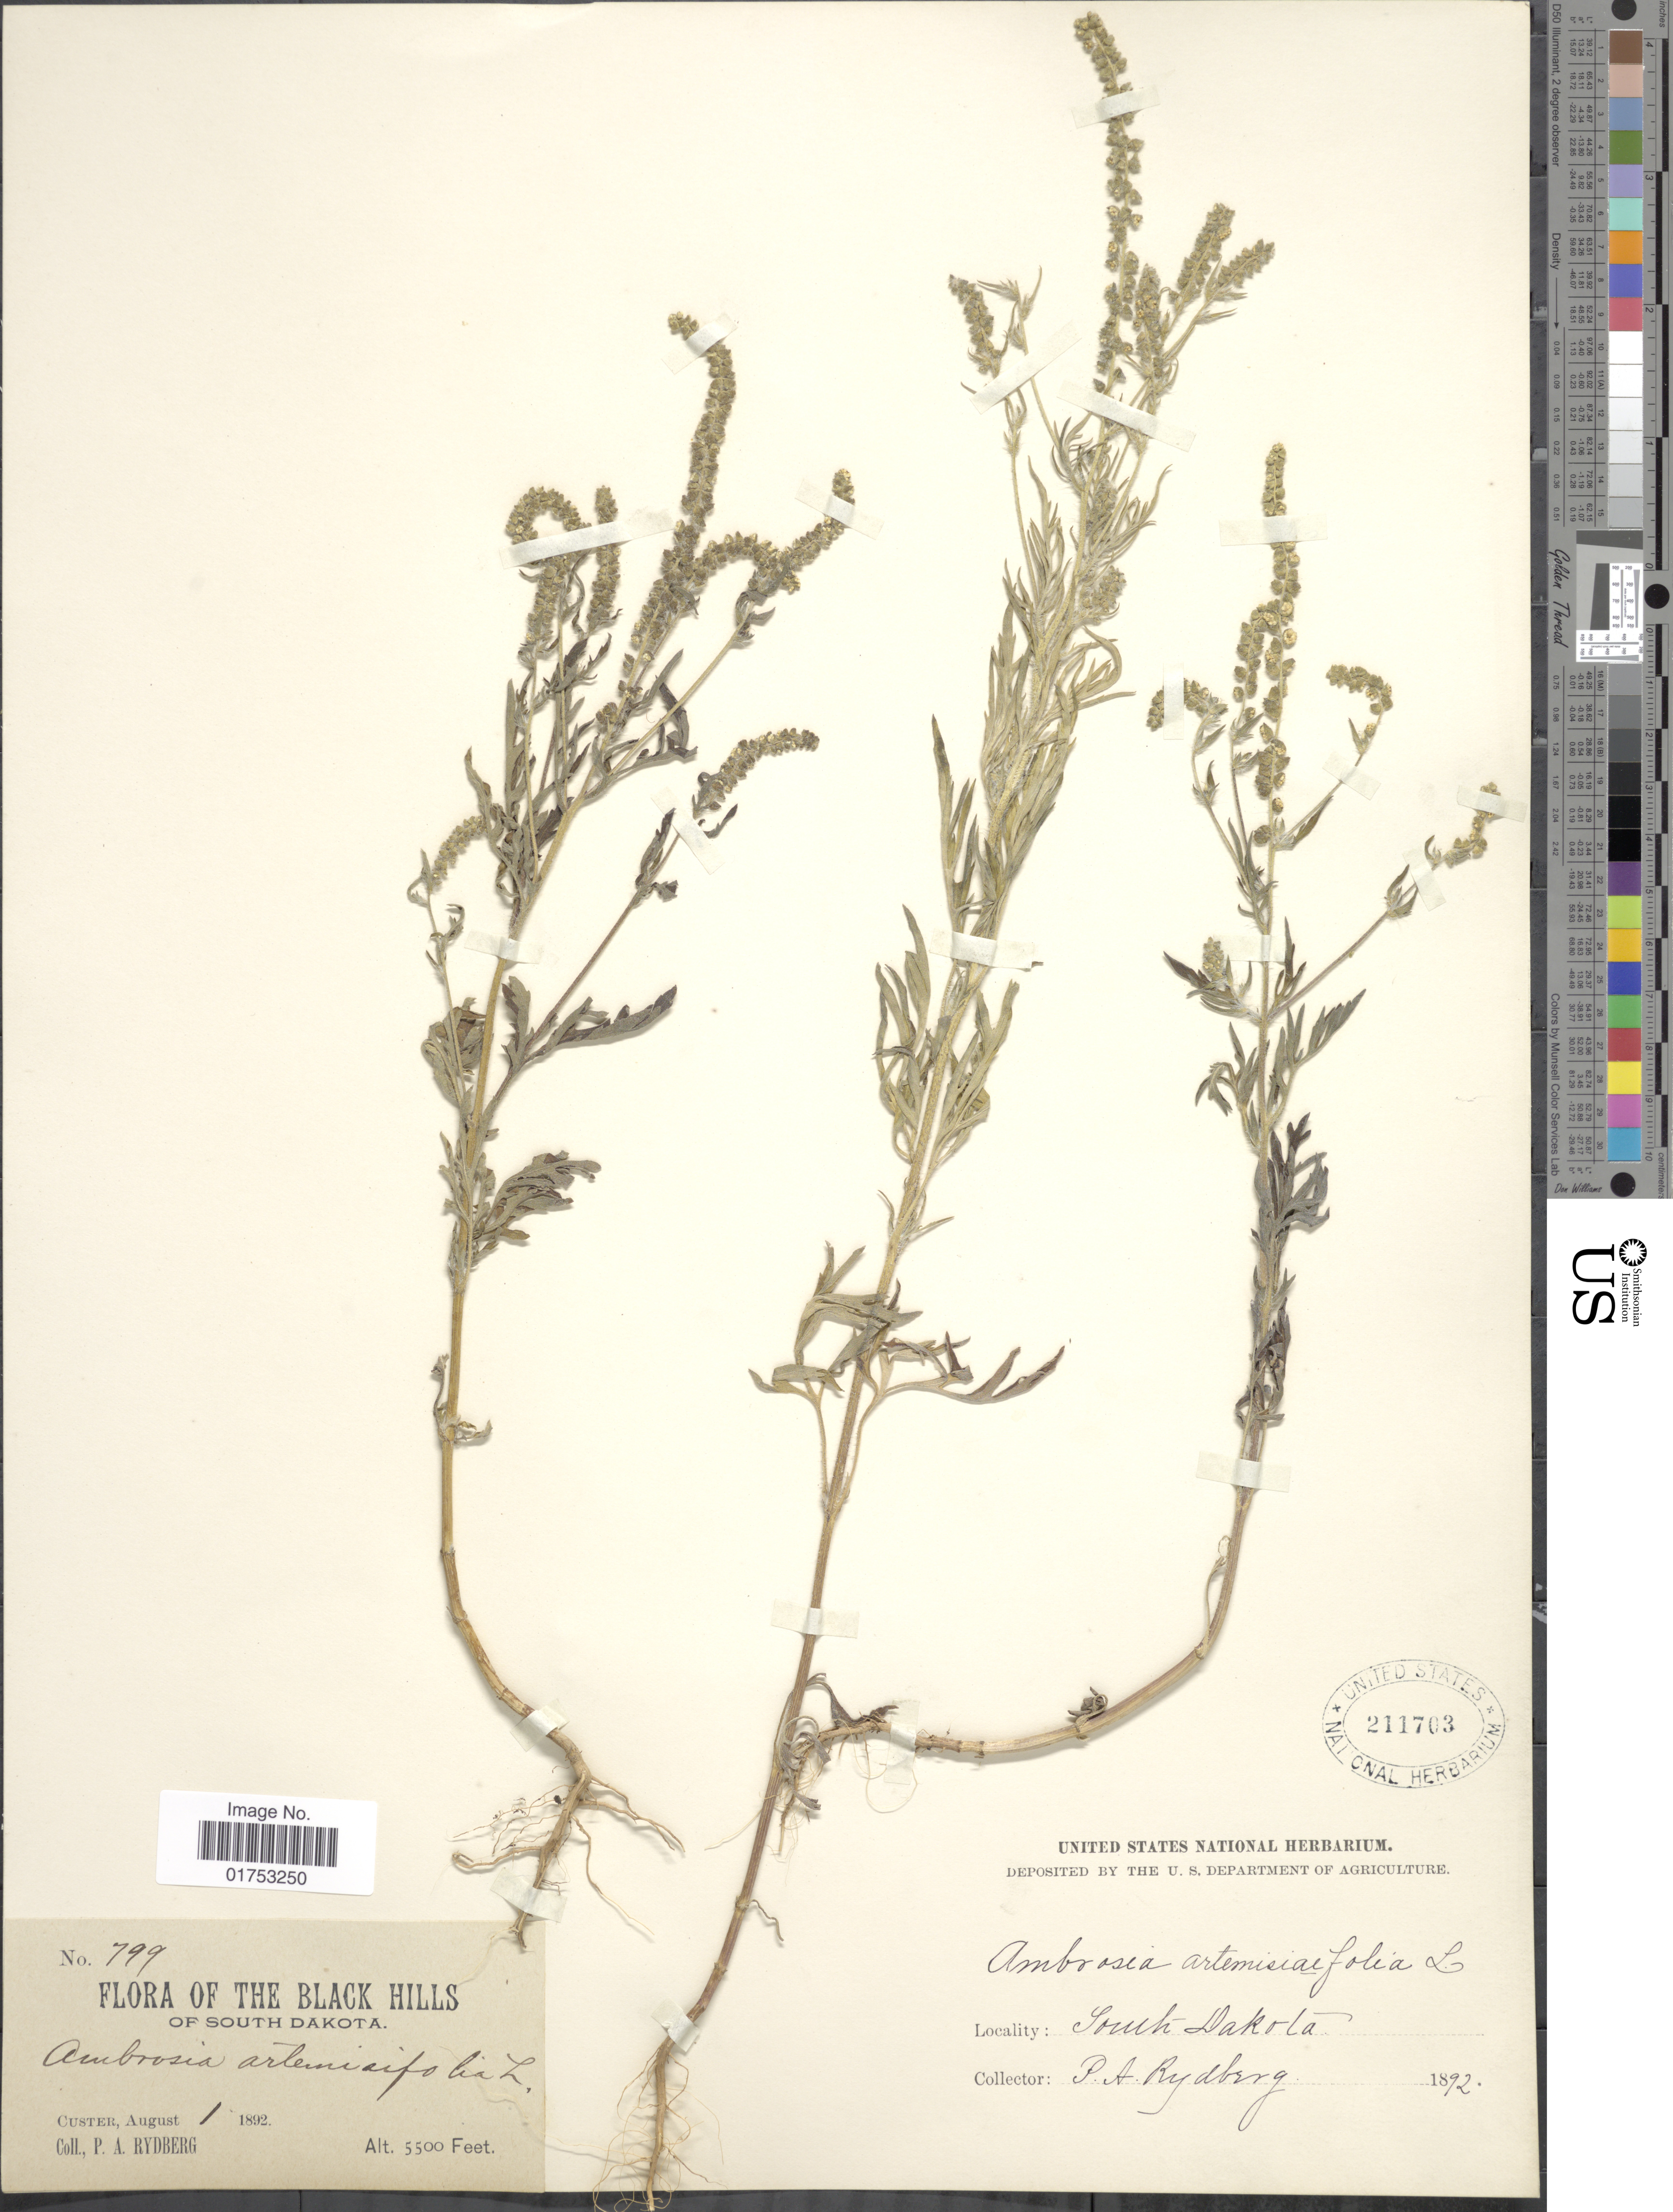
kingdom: Plantae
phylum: Tracheophyta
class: Magnoliopsida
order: Asterales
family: Asteraceae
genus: Ambrosia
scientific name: Ambrosia artemisiifolia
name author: L.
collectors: P. A. Rydberg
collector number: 799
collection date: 1892-08-01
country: United States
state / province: South Dakota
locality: The Black Hills, Custer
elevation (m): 1676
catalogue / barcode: US 211703